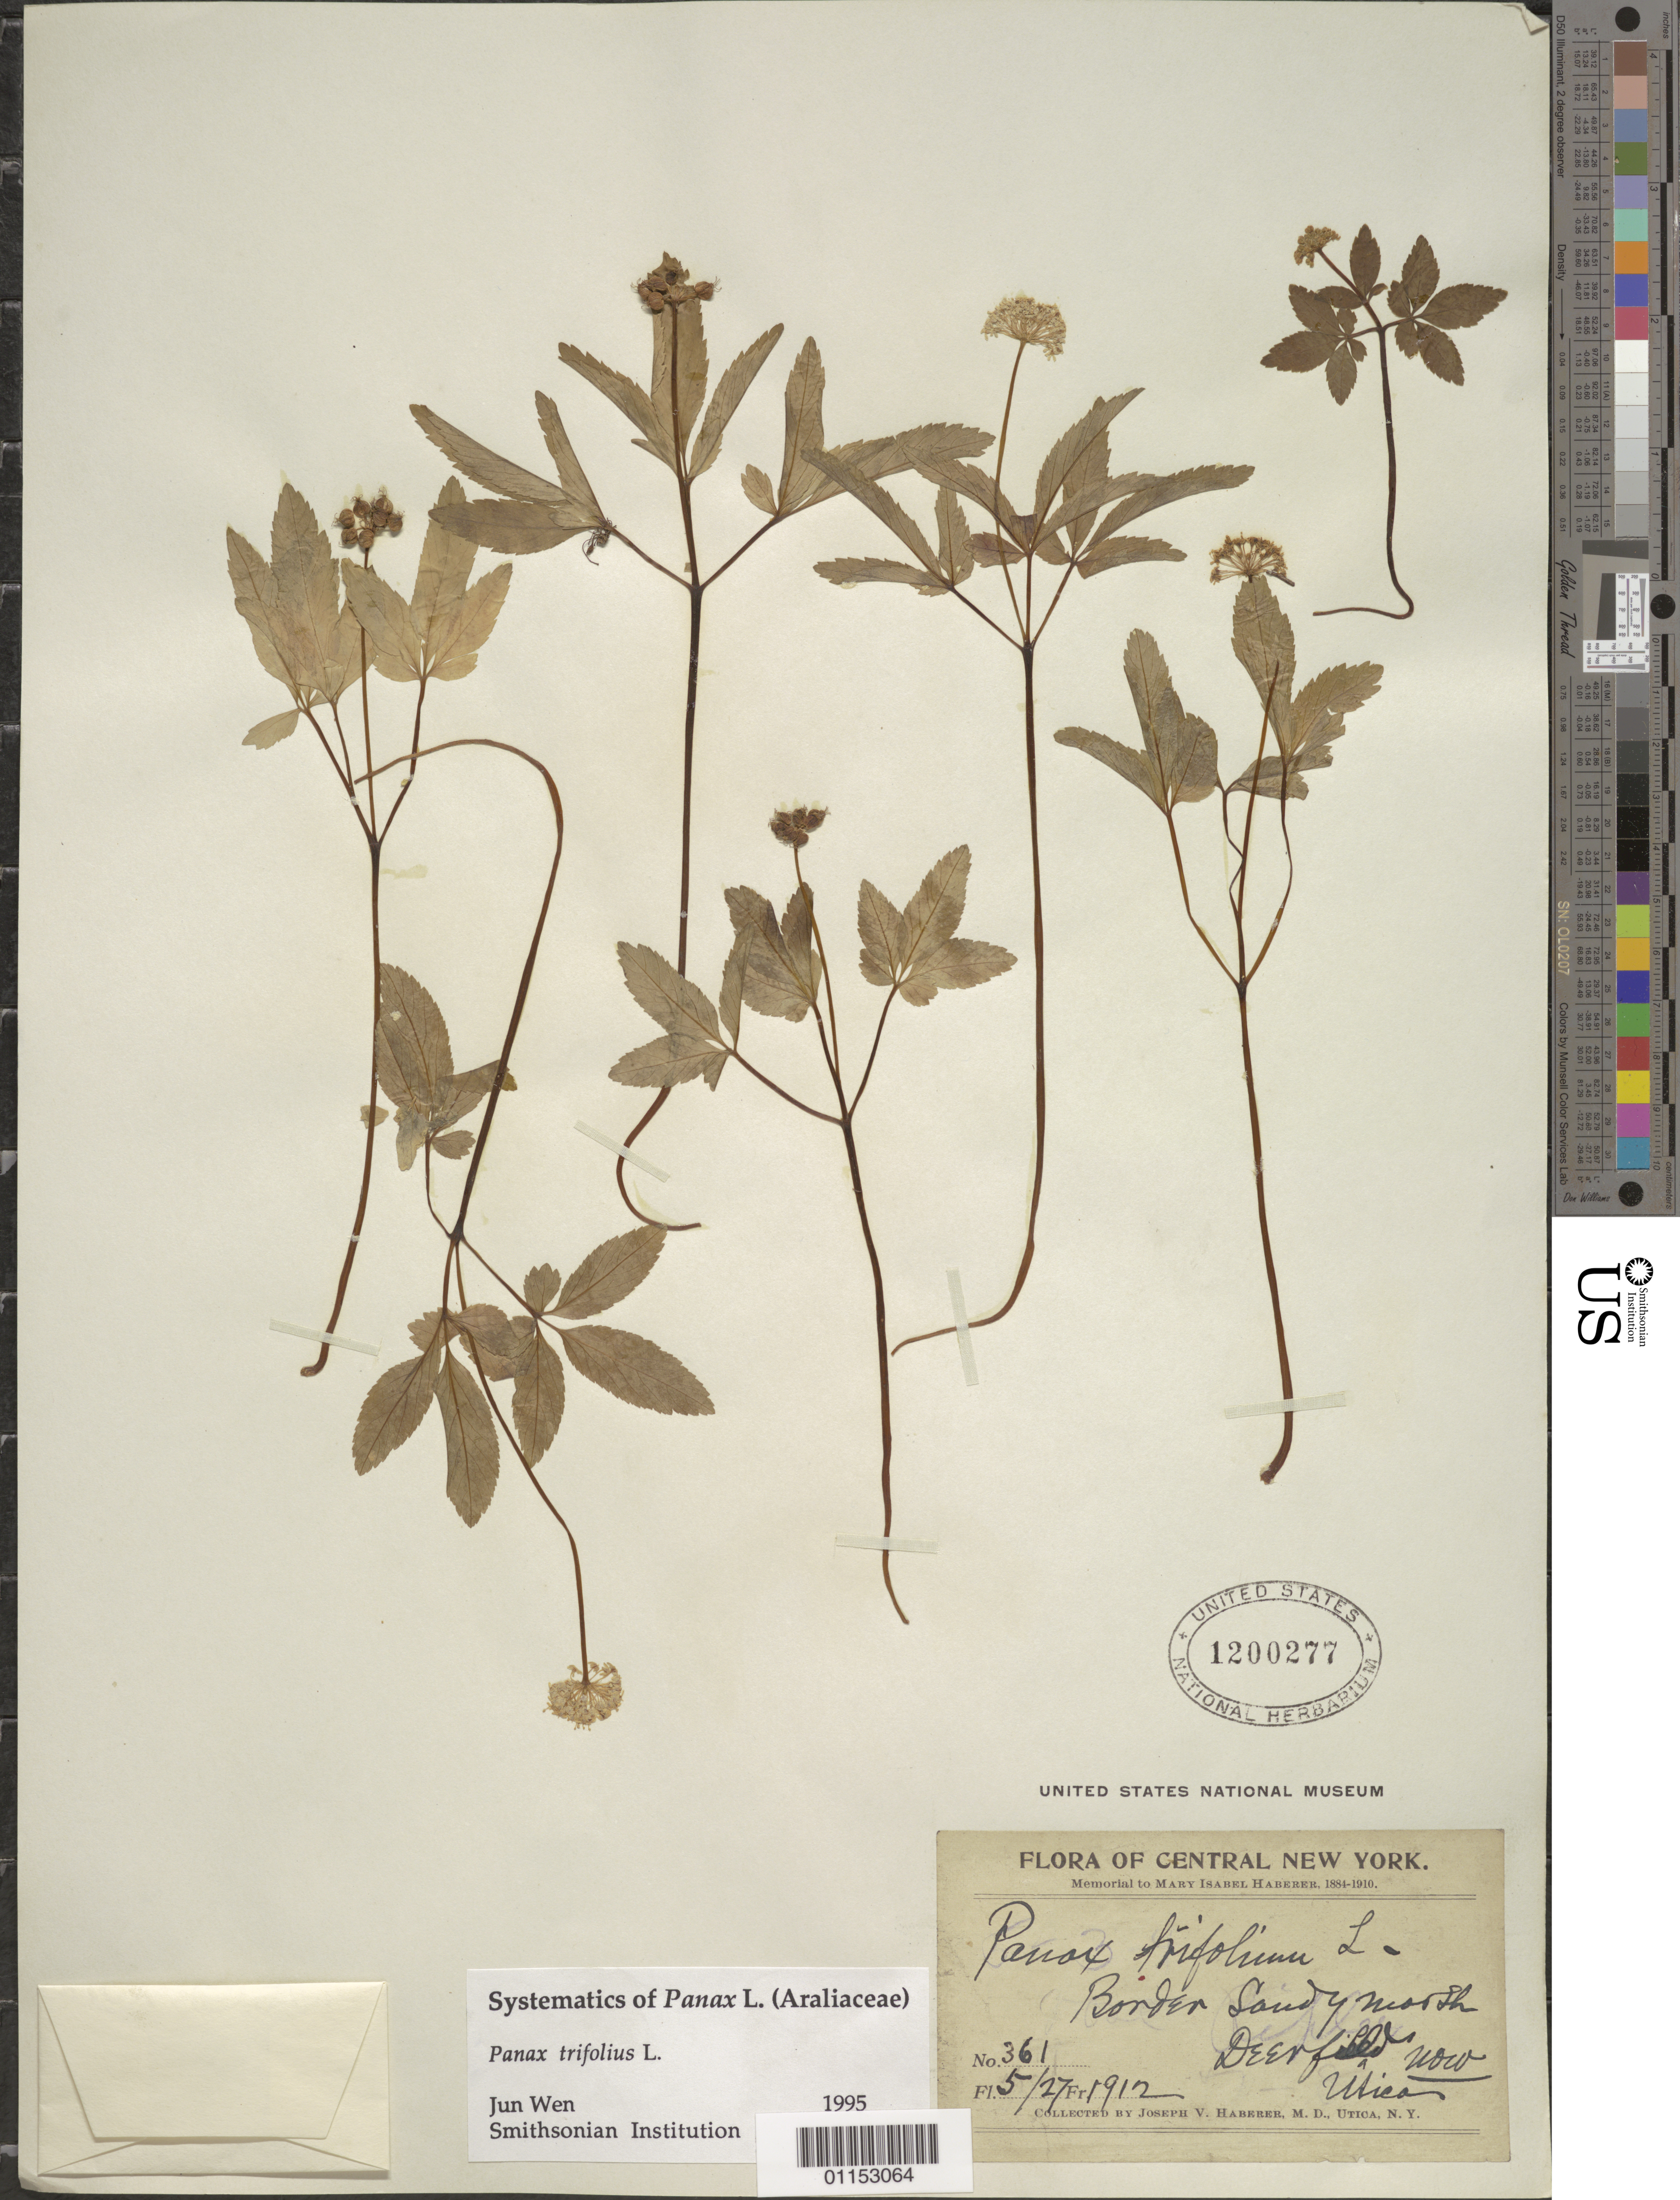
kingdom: Plantae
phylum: Tracheophyta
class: Magnoliopsida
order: Apiales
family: Araliaceae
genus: Panax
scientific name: Panax trifolius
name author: L.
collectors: J. V. Haberer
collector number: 361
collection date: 1912-05-27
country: United States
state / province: New York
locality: Utica.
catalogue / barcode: US 1200277